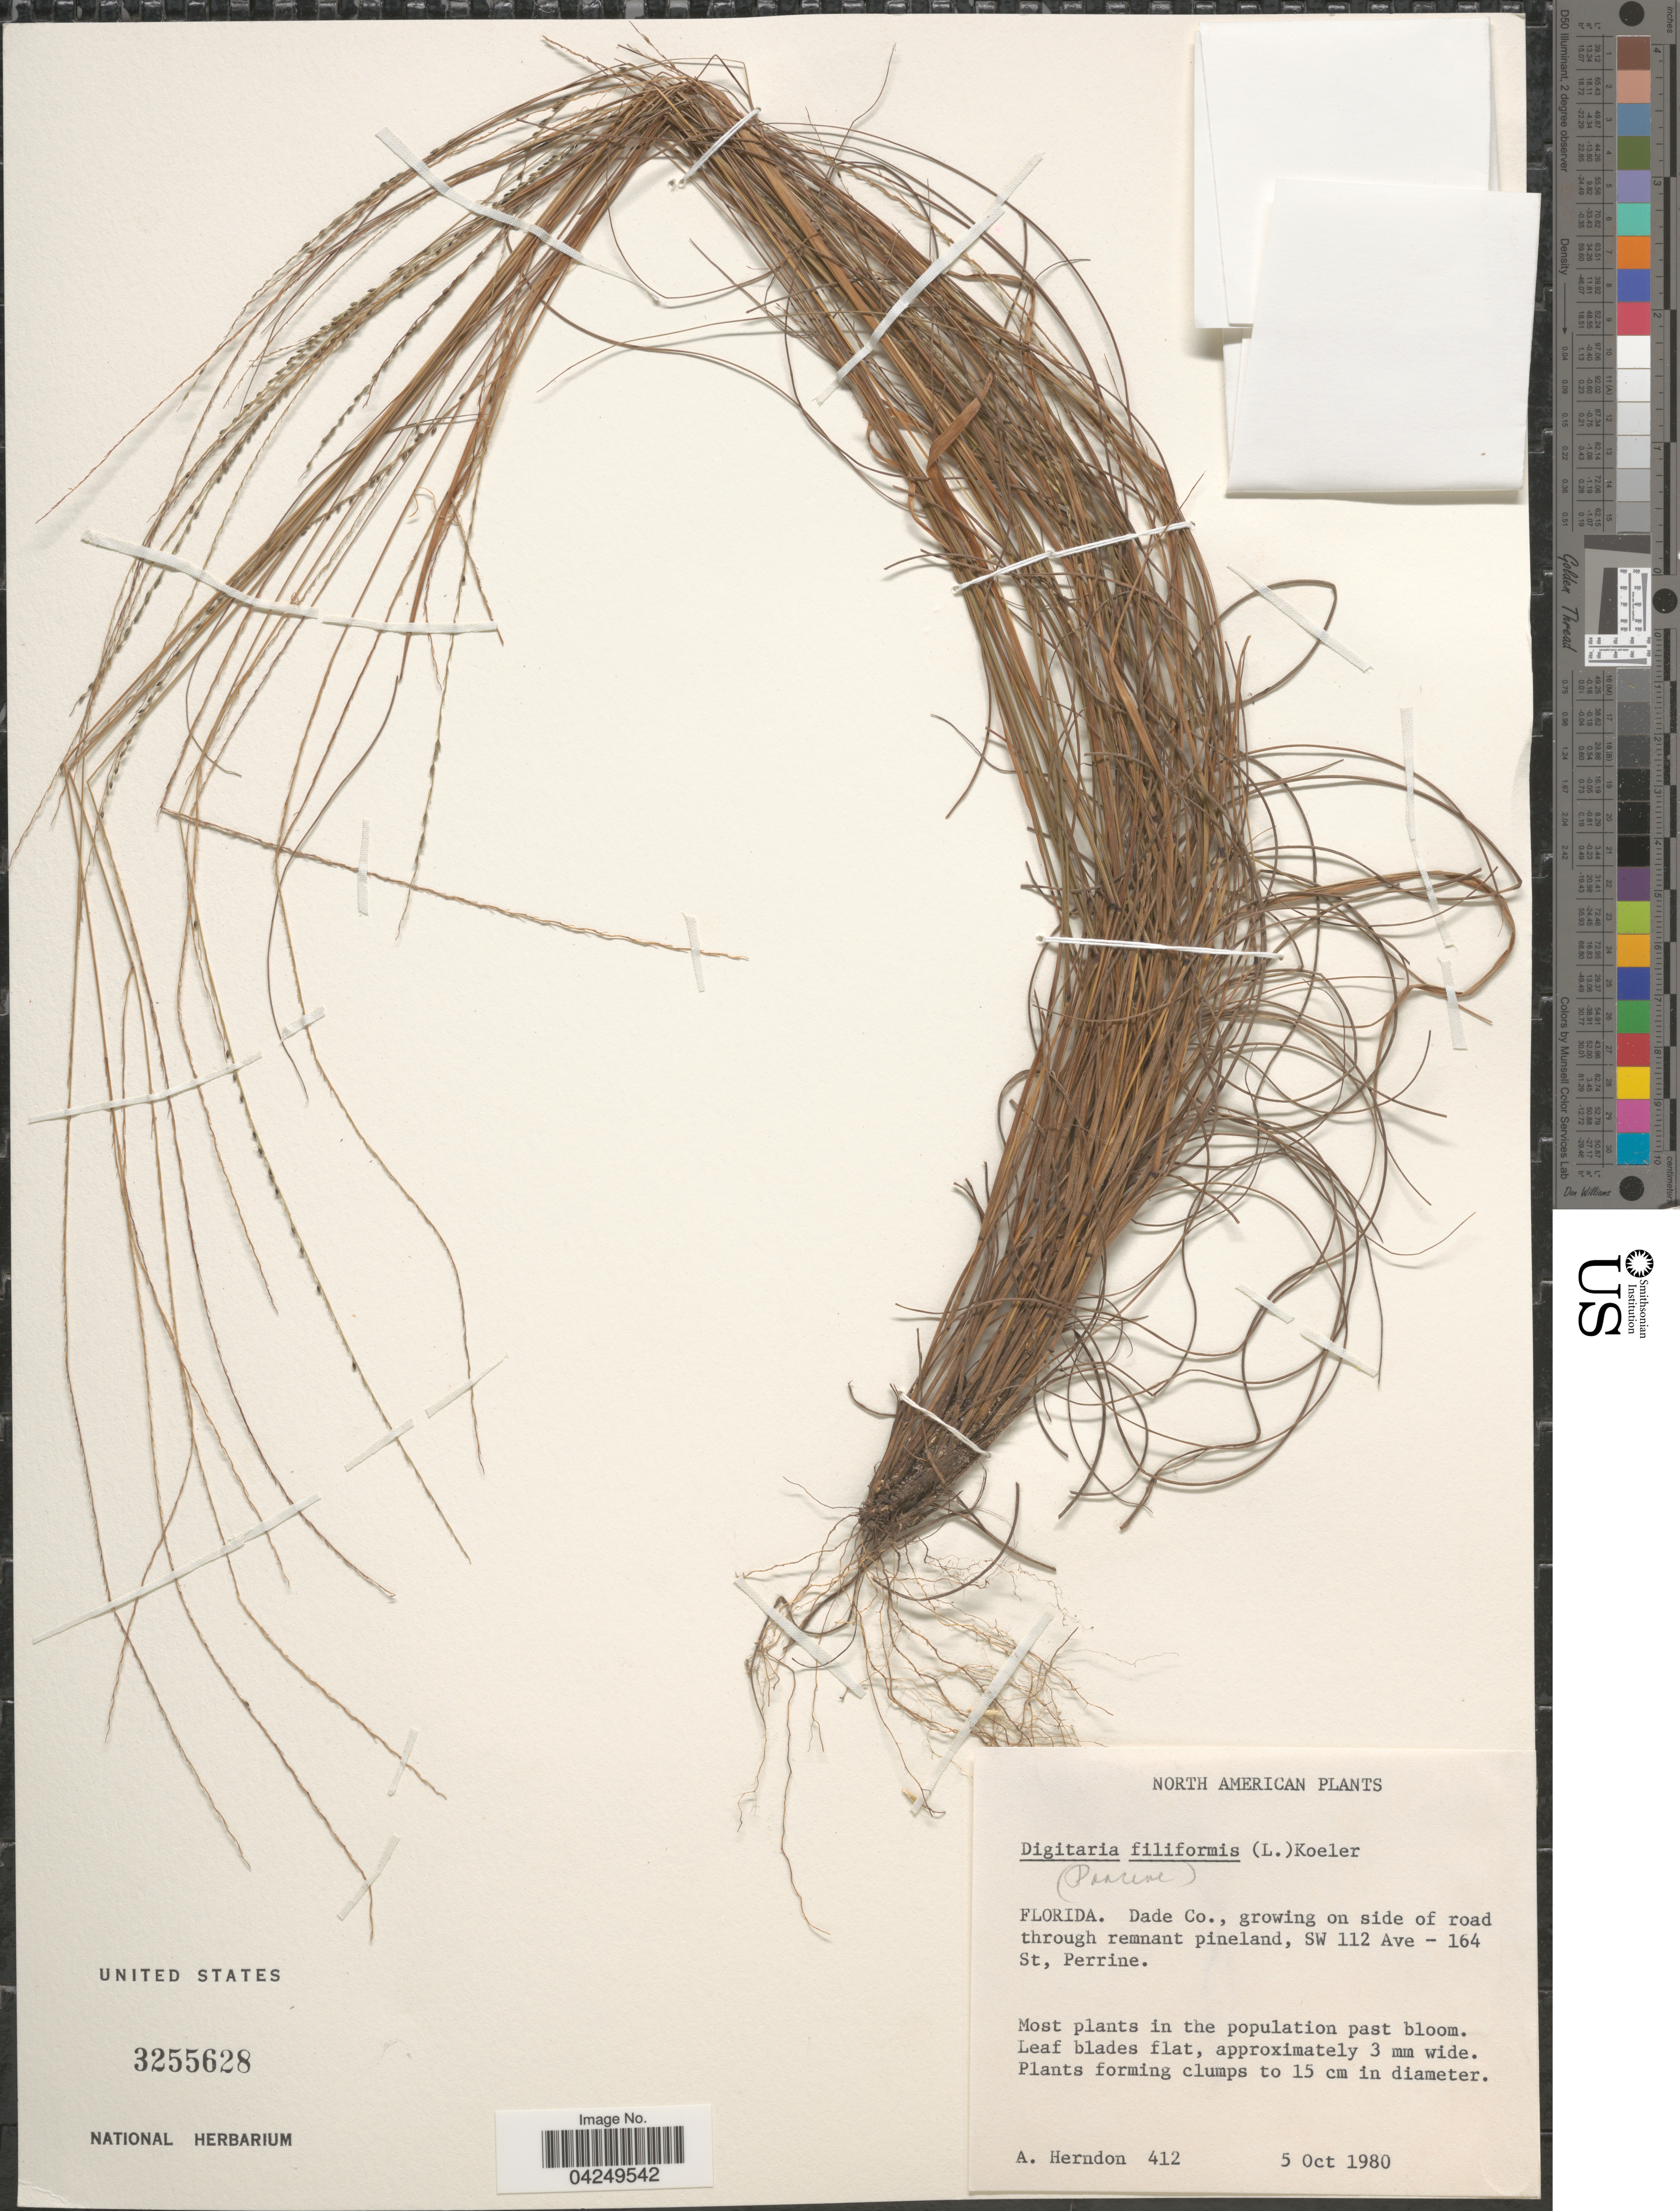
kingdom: Plantae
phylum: Tracheophyta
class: Liliopsida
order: Poales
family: Poaceae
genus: Digitaria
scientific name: Digitaria filiformis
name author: (L.) Koeler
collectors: A. Herndon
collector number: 412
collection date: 1980-10-05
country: United States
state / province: Florida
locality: Dade Co., on side of road through remnant pineland, SW 112 Ave - 164 St, Perrine.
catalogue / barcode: US 3255628